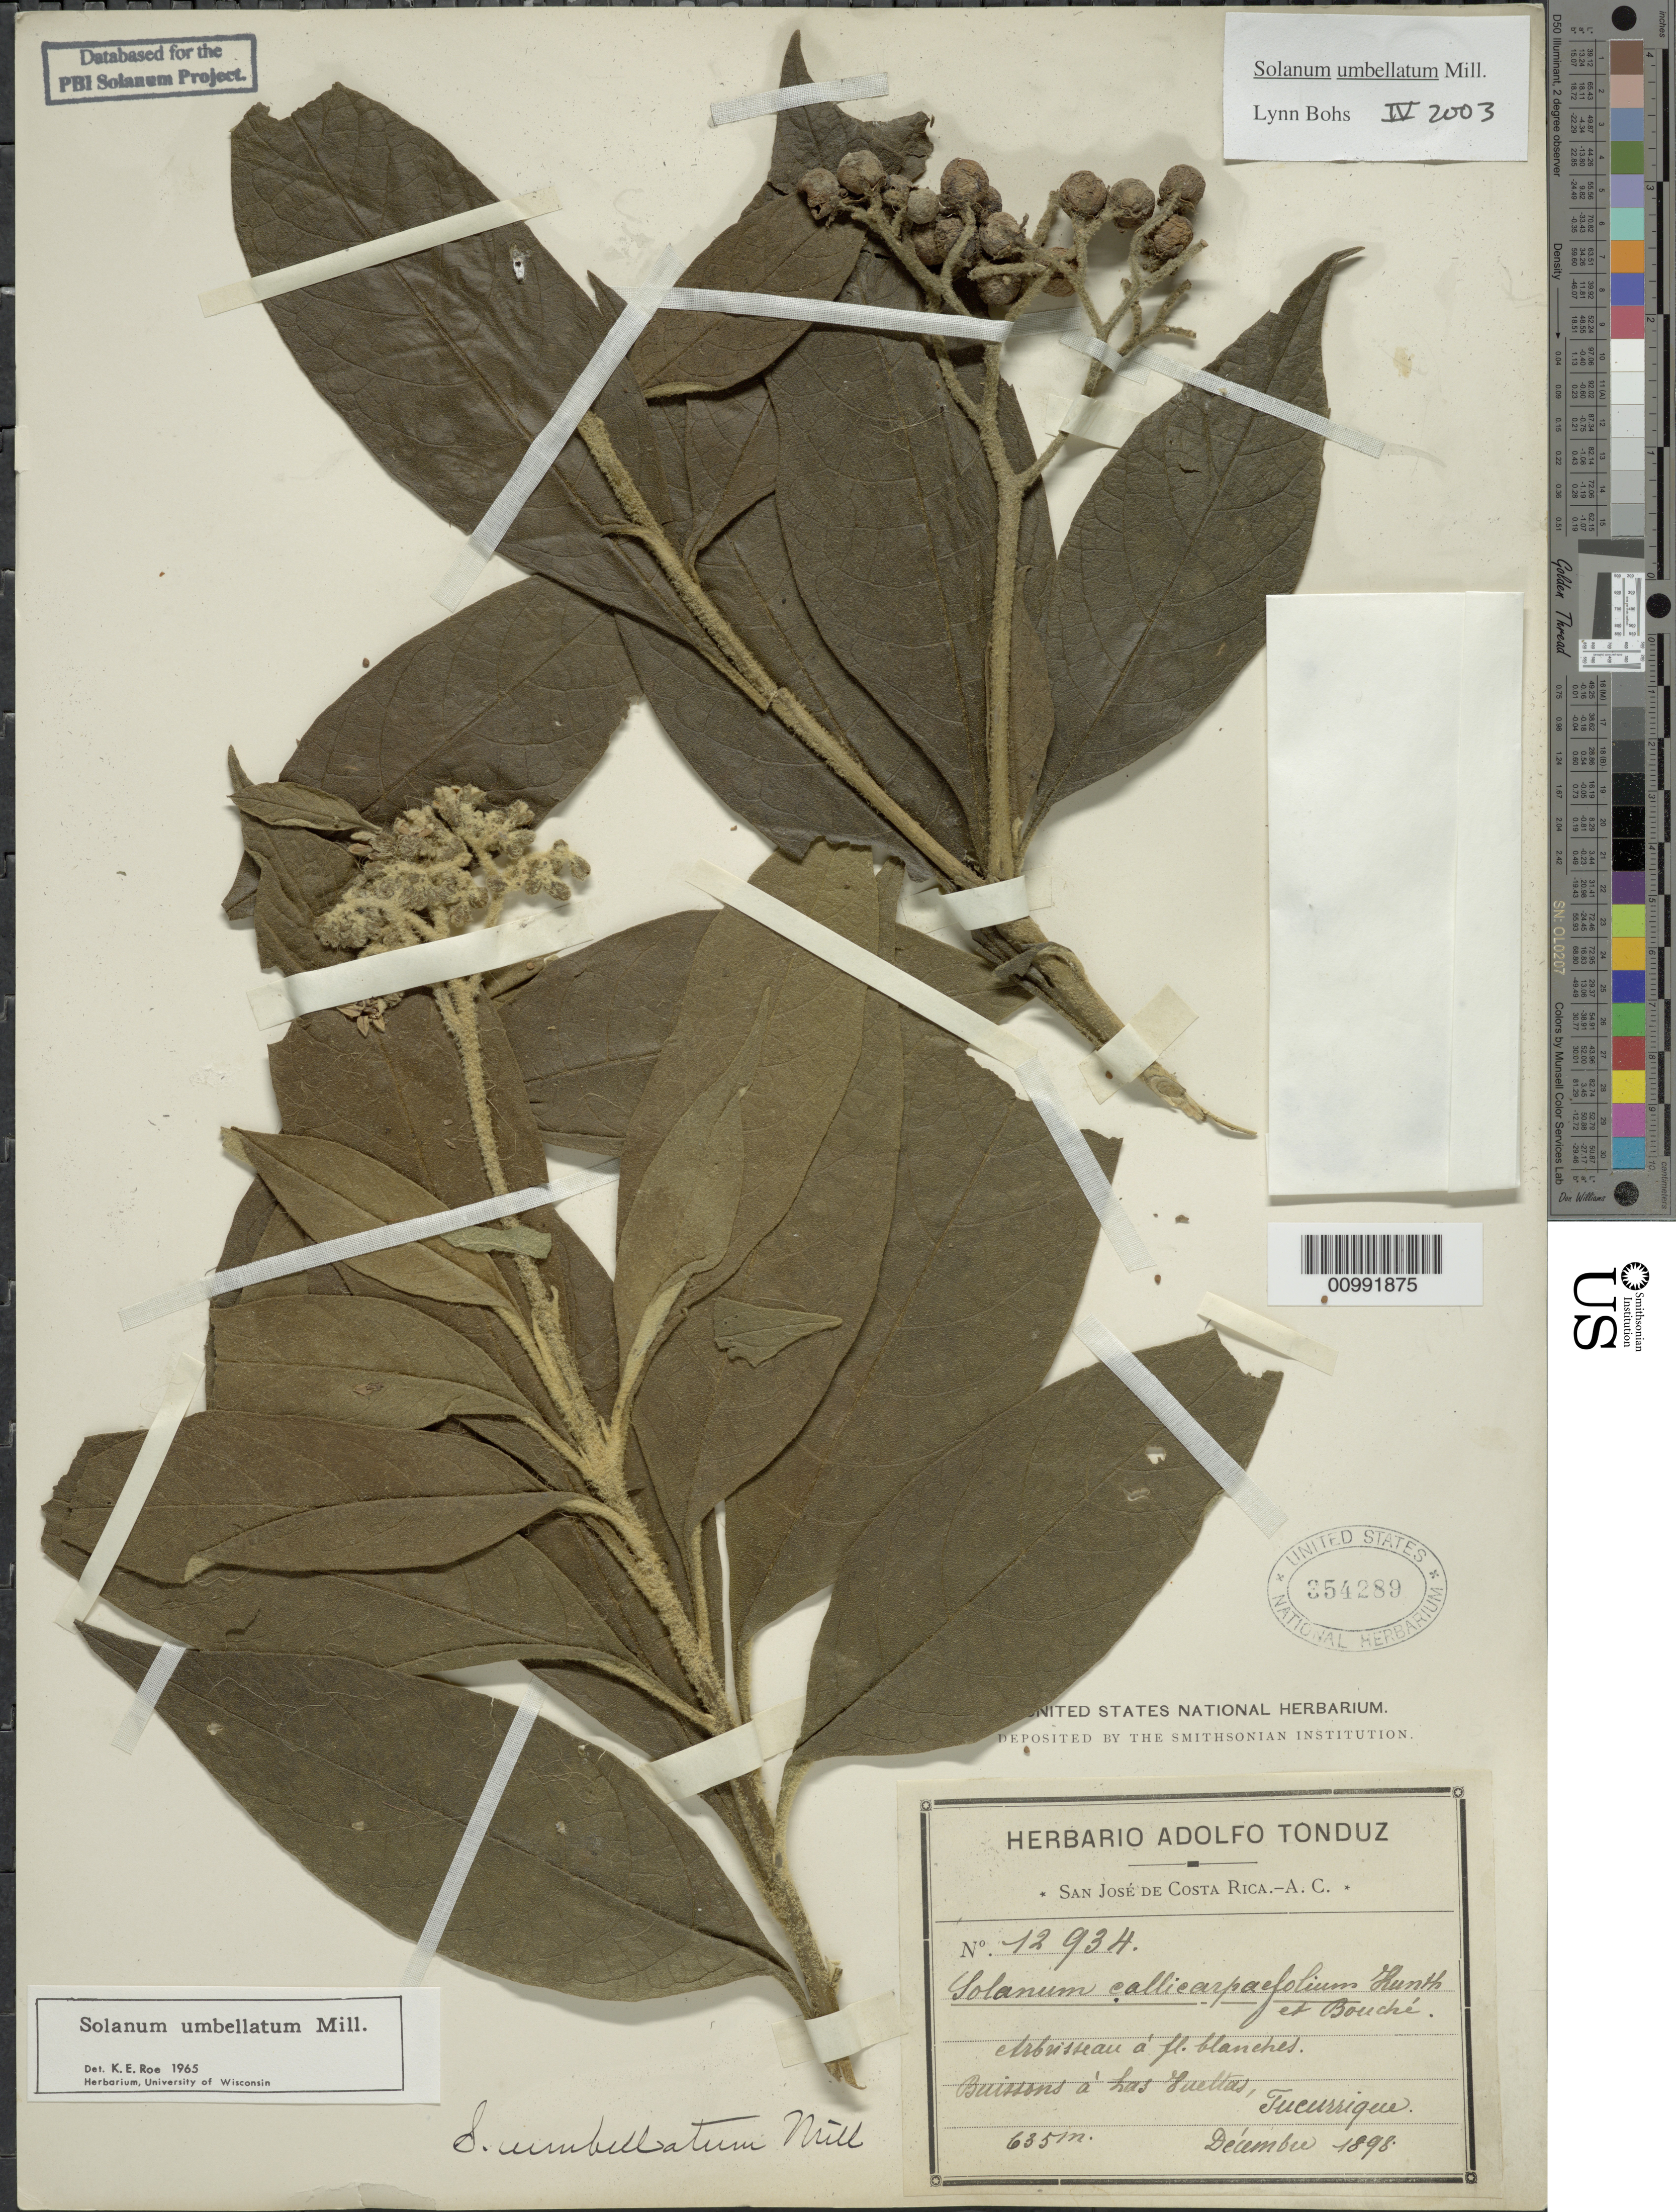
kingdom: Plantae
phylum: Tracheophyta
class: Magnoliopsida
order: Solanales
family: Solanaceae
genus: Solanum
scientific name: Solanum umbellatum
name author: Mill.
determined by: Knapp, S. D.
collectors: A. Tonduz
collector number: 12934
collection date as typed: Dec 1898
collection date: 1898-12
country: Costa Rica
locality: Buissons à Las Vueltas, Tucurrique.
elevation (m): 635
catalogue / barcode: US 354289